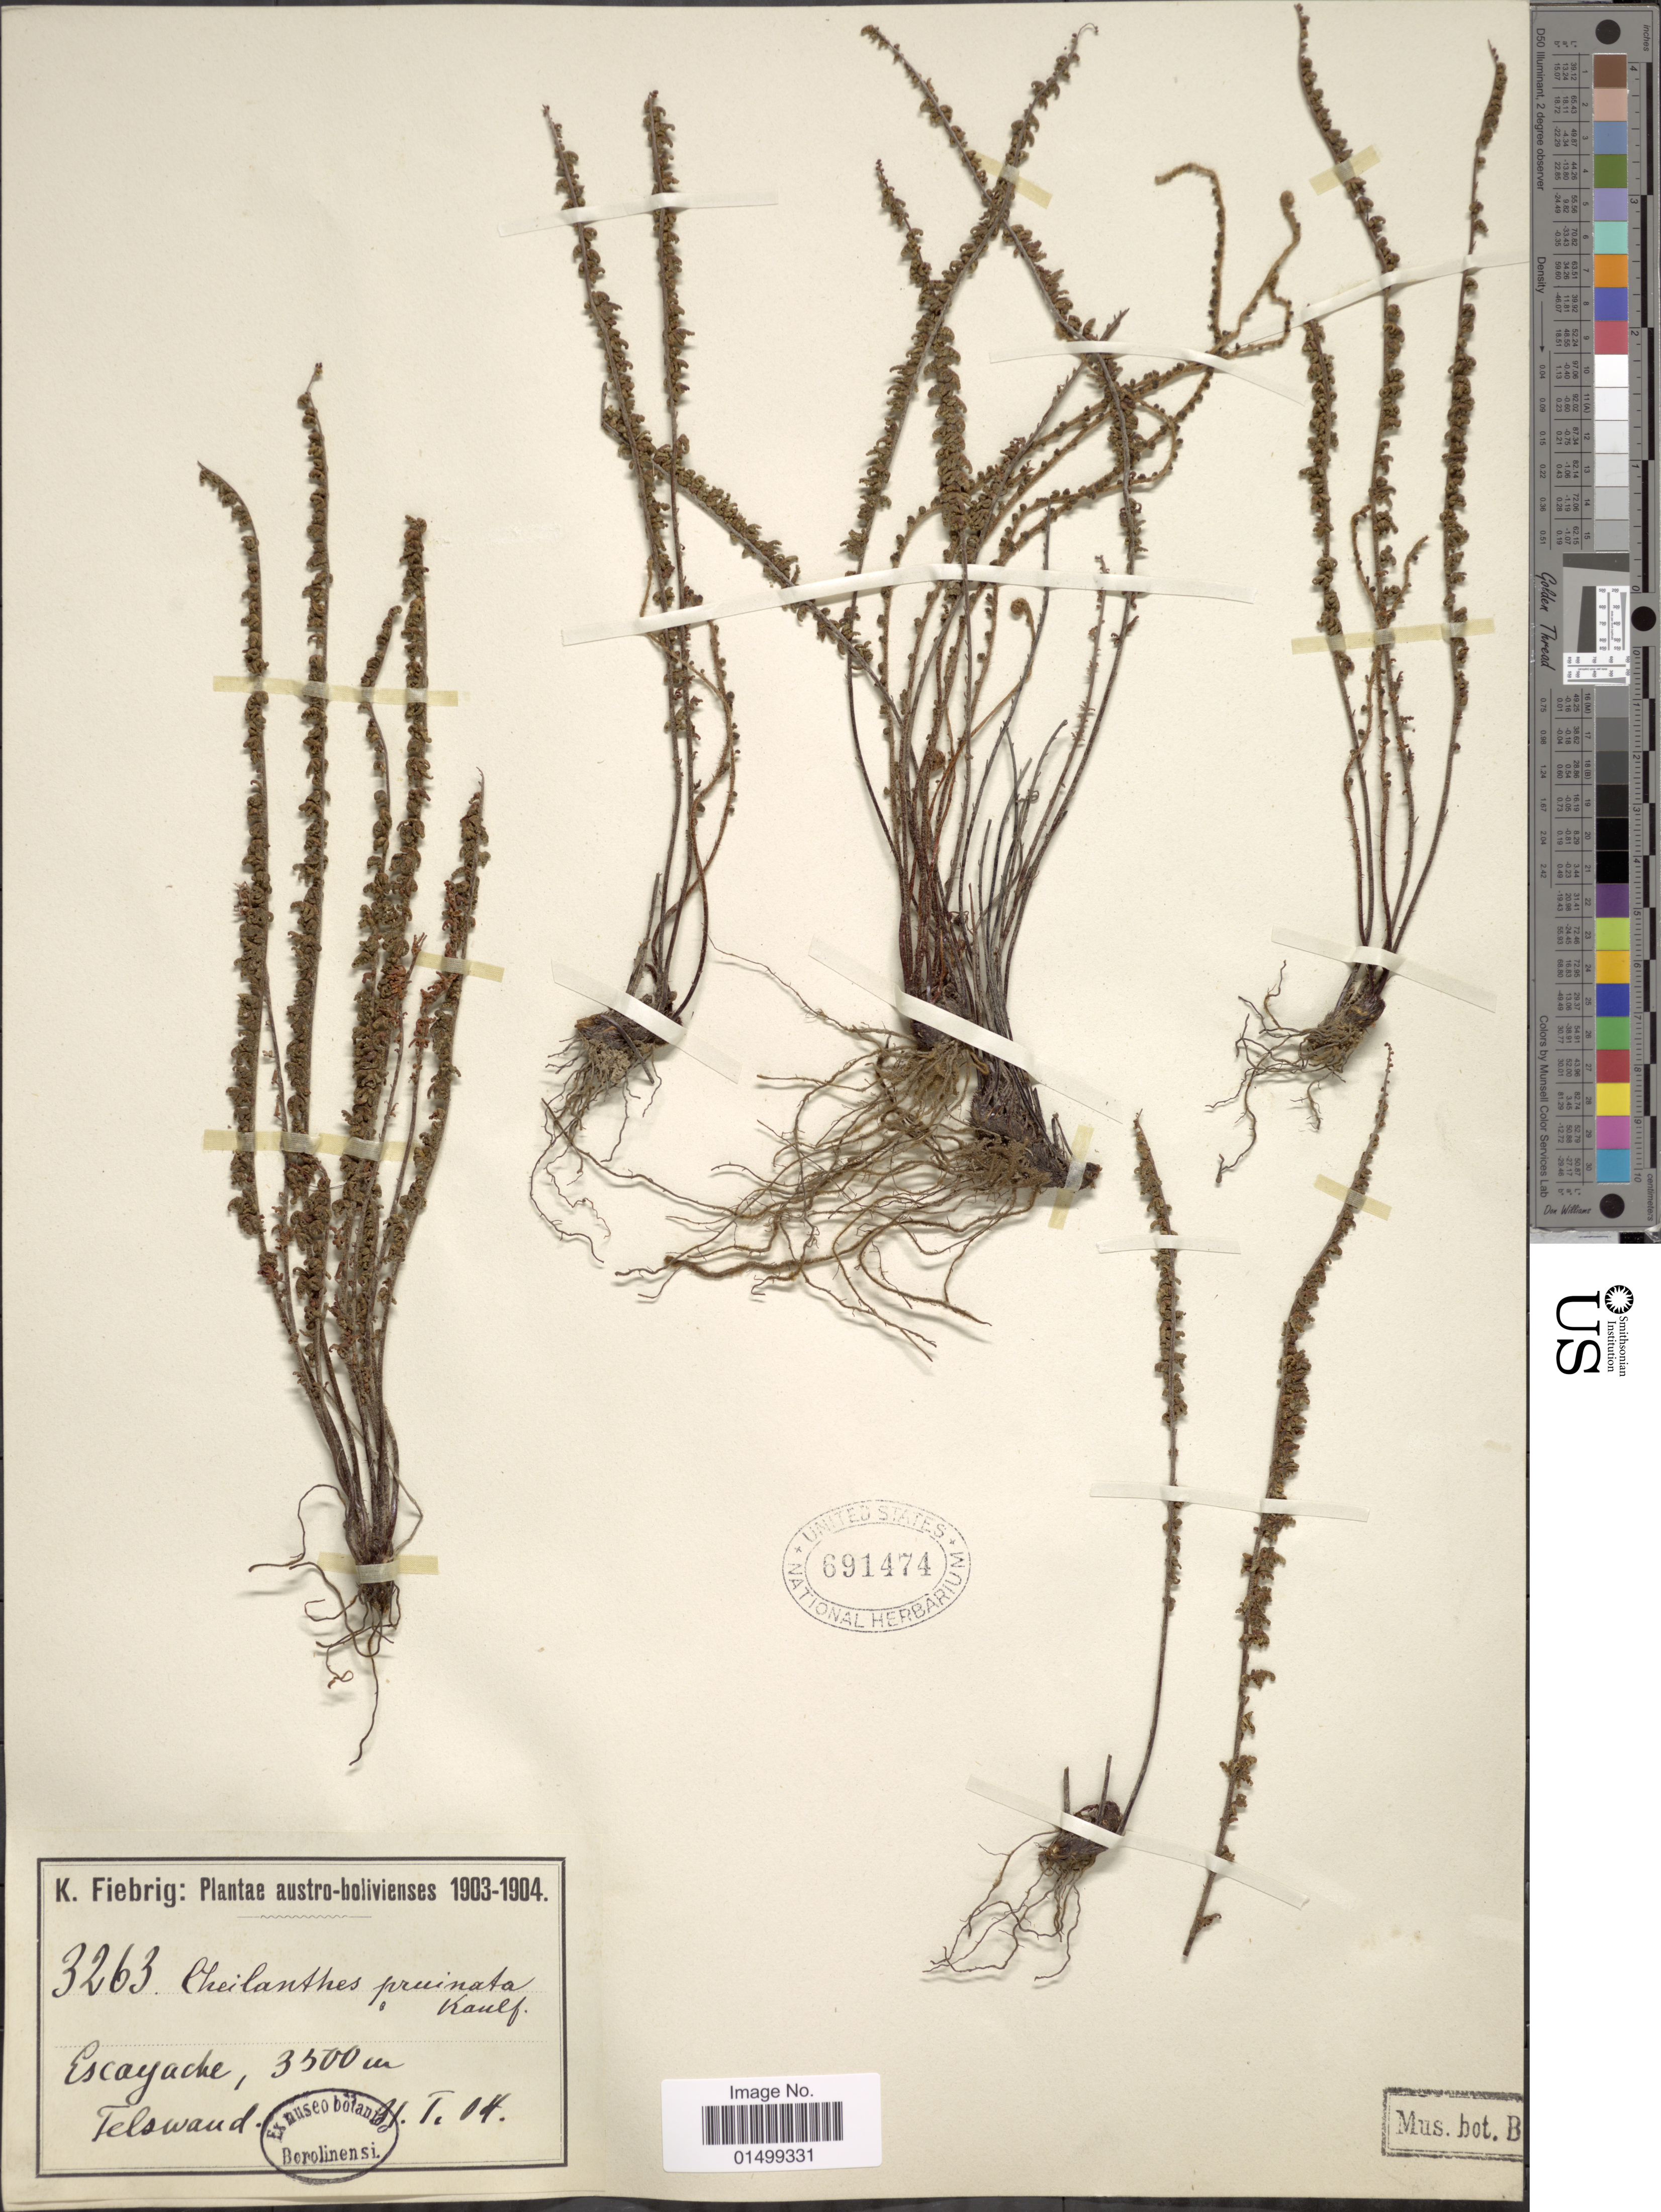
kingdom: Plantae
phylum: Tracheophyta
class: Polypodiopsida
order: Polypodiales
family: Pteridaceae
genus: Cheilanthes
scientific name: Cheilanthes pruinata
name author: Kaulf.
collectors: K. Fiebrig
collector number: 3263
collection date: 1904-01-31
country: Bolivia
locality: Escayache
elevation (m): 3500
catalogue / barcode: US 691474